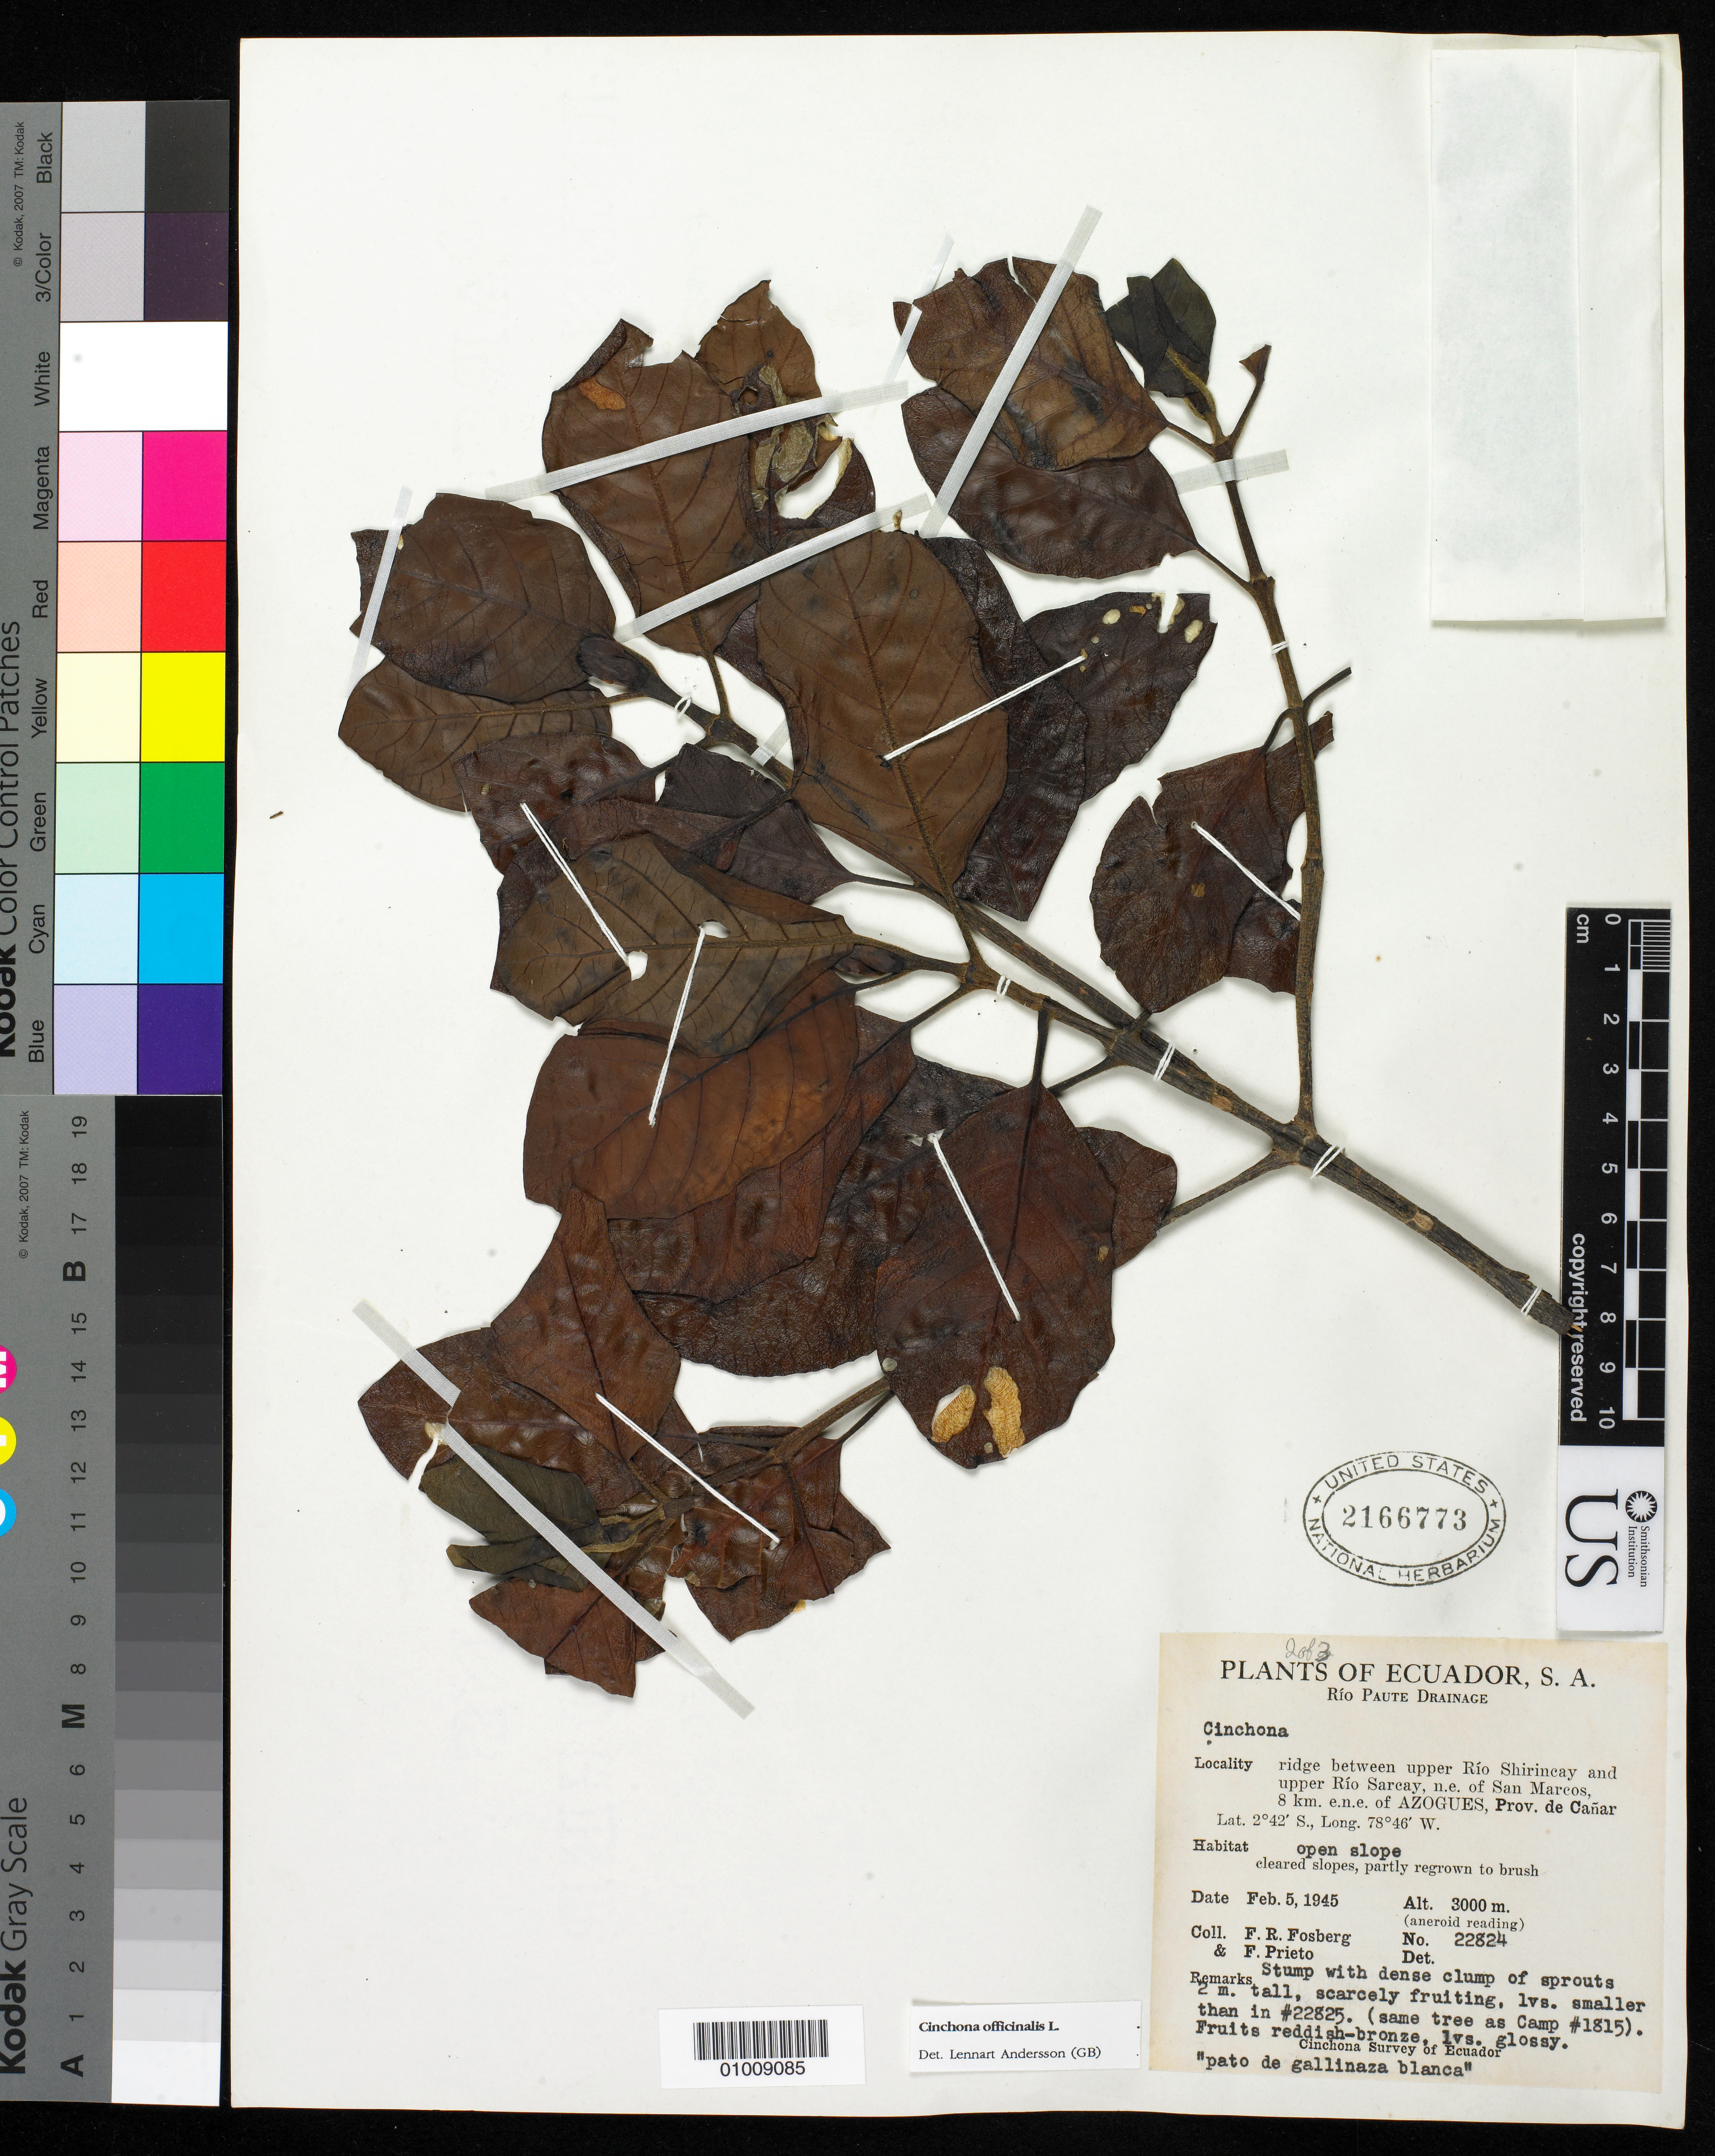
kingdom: Plantae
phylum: Tracheophyta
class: Magnoliopsida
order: Gentianales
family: Rubiaceae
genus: Cinchona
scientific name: Cinchona officinalis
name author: L.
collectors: F. R. Fosberg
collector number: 22824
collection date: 1945-02-05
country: Ecuador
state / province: Cañar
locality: Ridge between upper Rio Shirincay and upper Rio Sarcay, NE of San Marcos, ENE of Azogues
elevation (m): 3000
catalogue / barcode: US 2166773